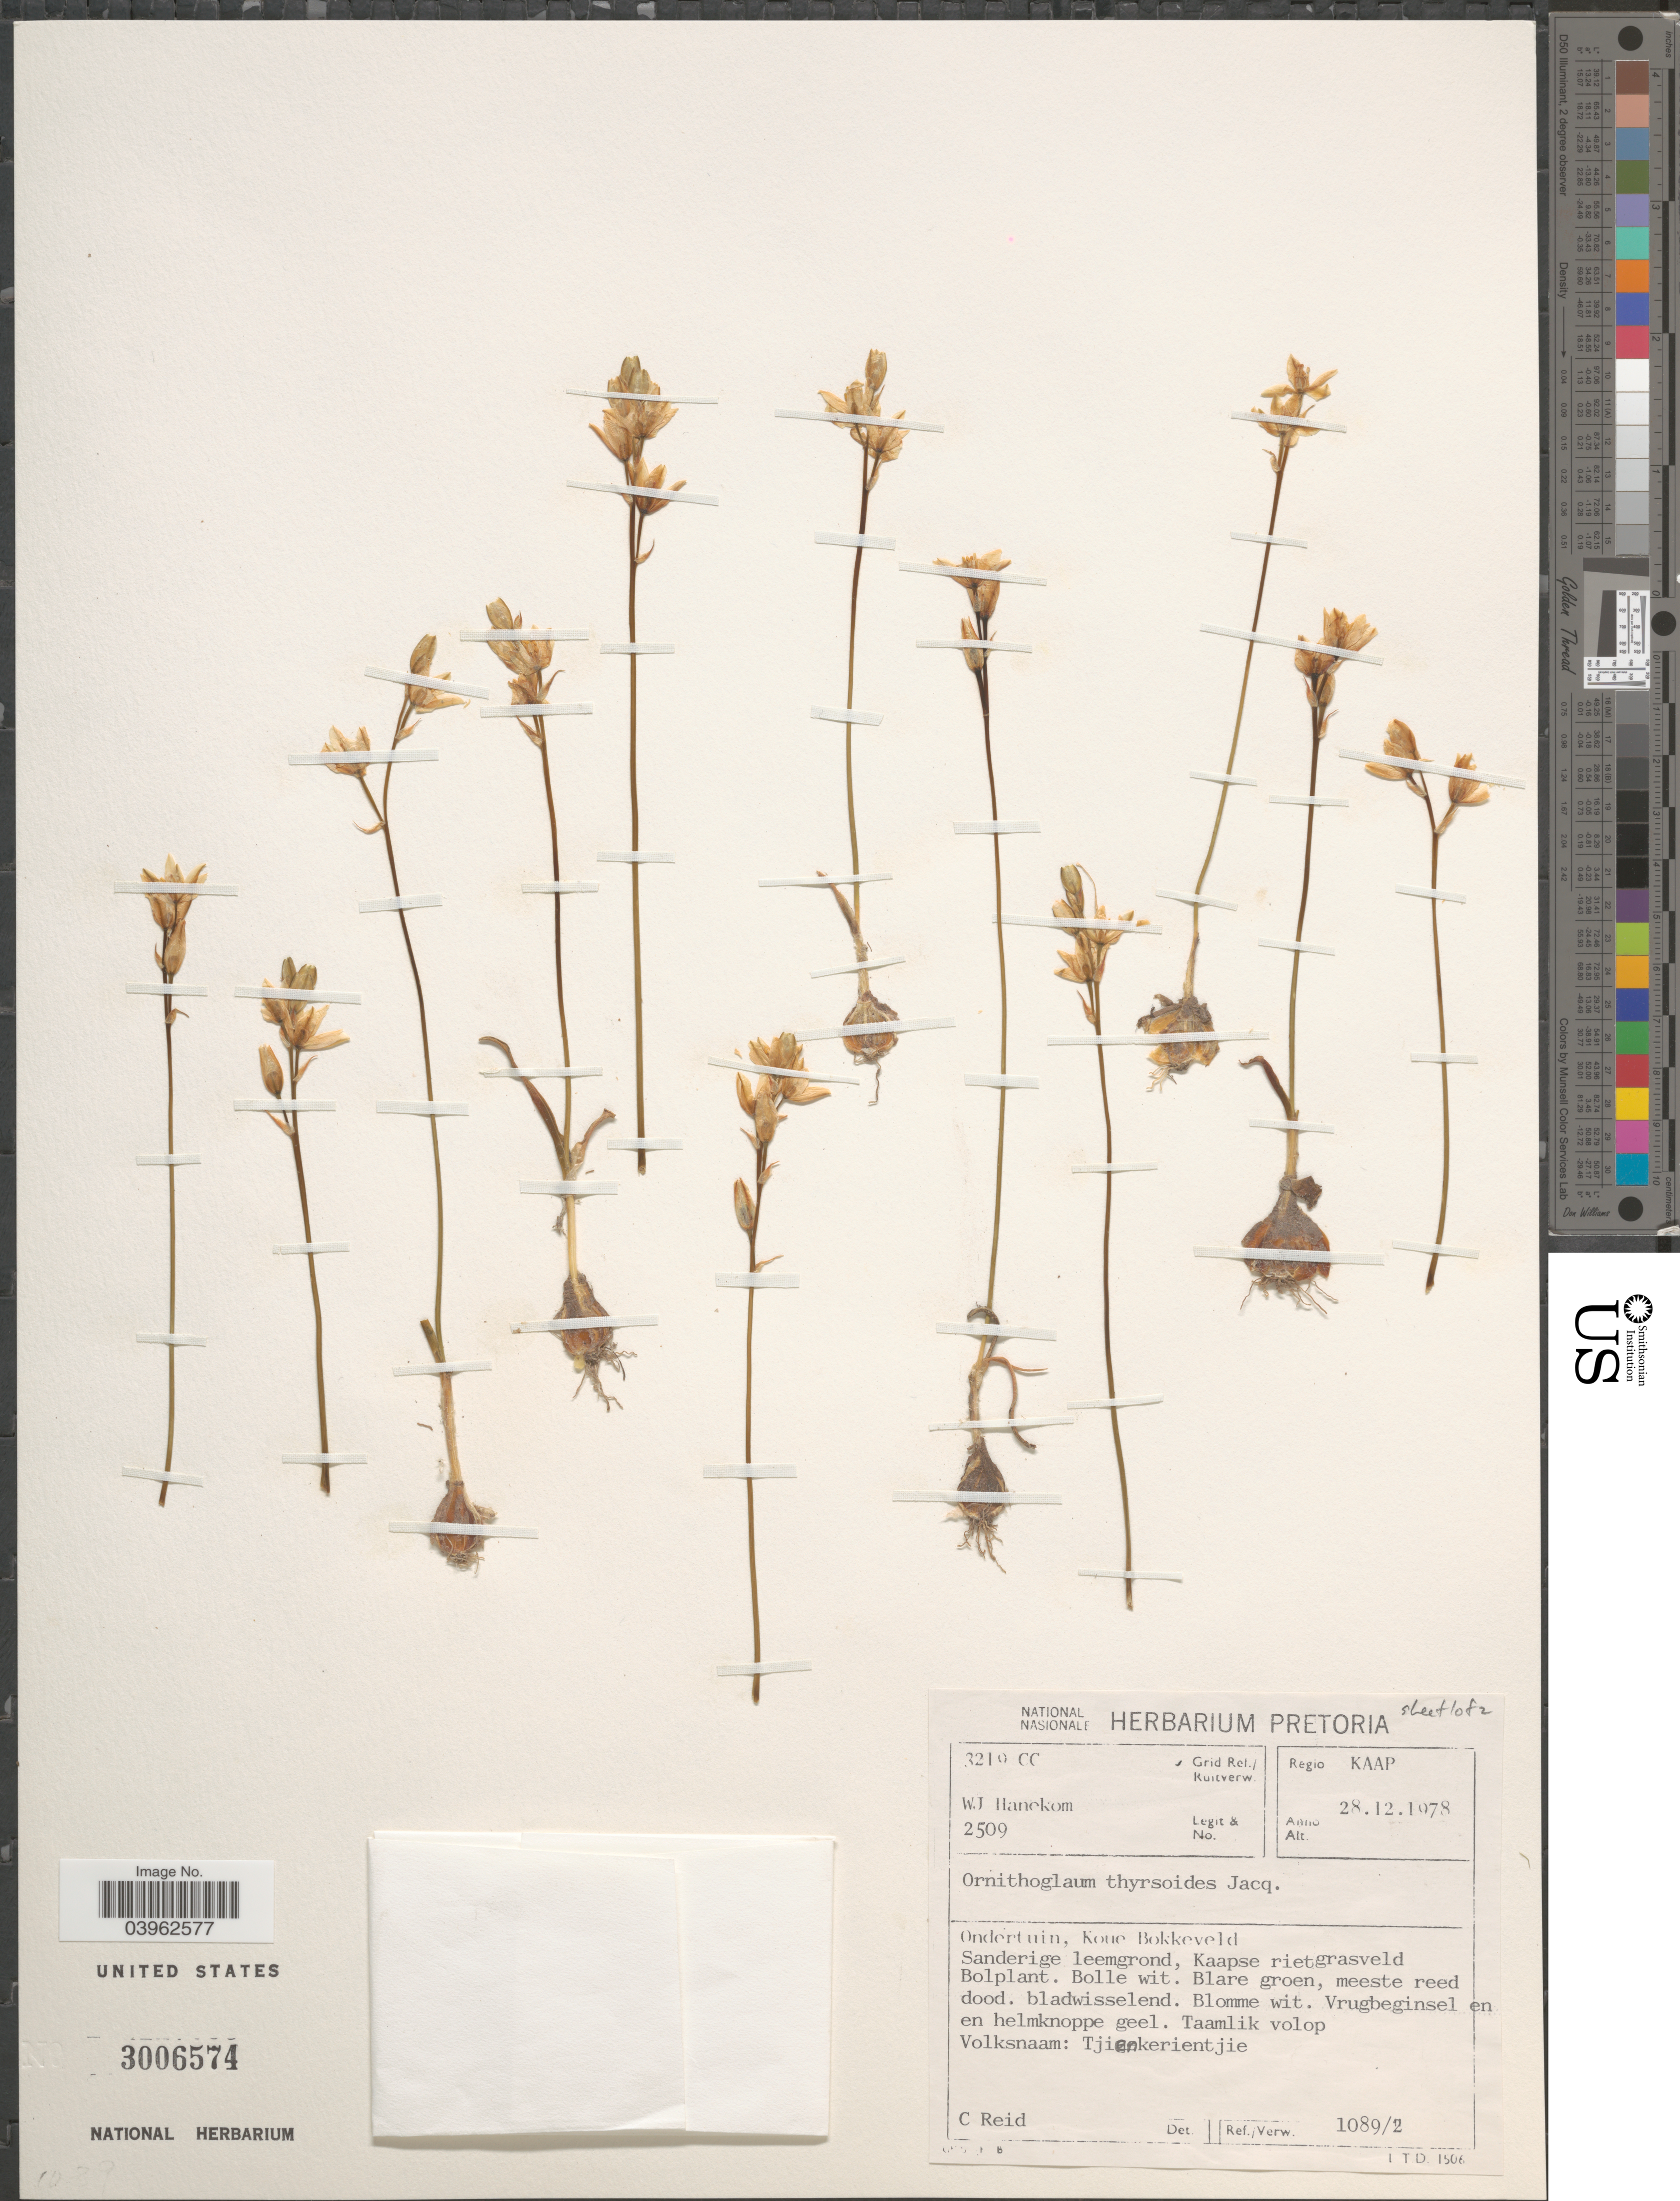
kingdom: Plantae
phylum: Tracheophyta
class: Liliopsida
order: Asparagales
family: Asparagaceae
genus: Ornithogalum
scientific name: Ornithogalum thyrsoides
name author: Jacq.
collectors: W. Hanekom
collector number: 2509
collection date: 1978-12-28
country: South Africa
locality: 3219 CC Grid. Ref./Ruitverw. Regio Kaap. Ondertuin, Koue Bokkeveld.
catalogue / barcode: US 3006574